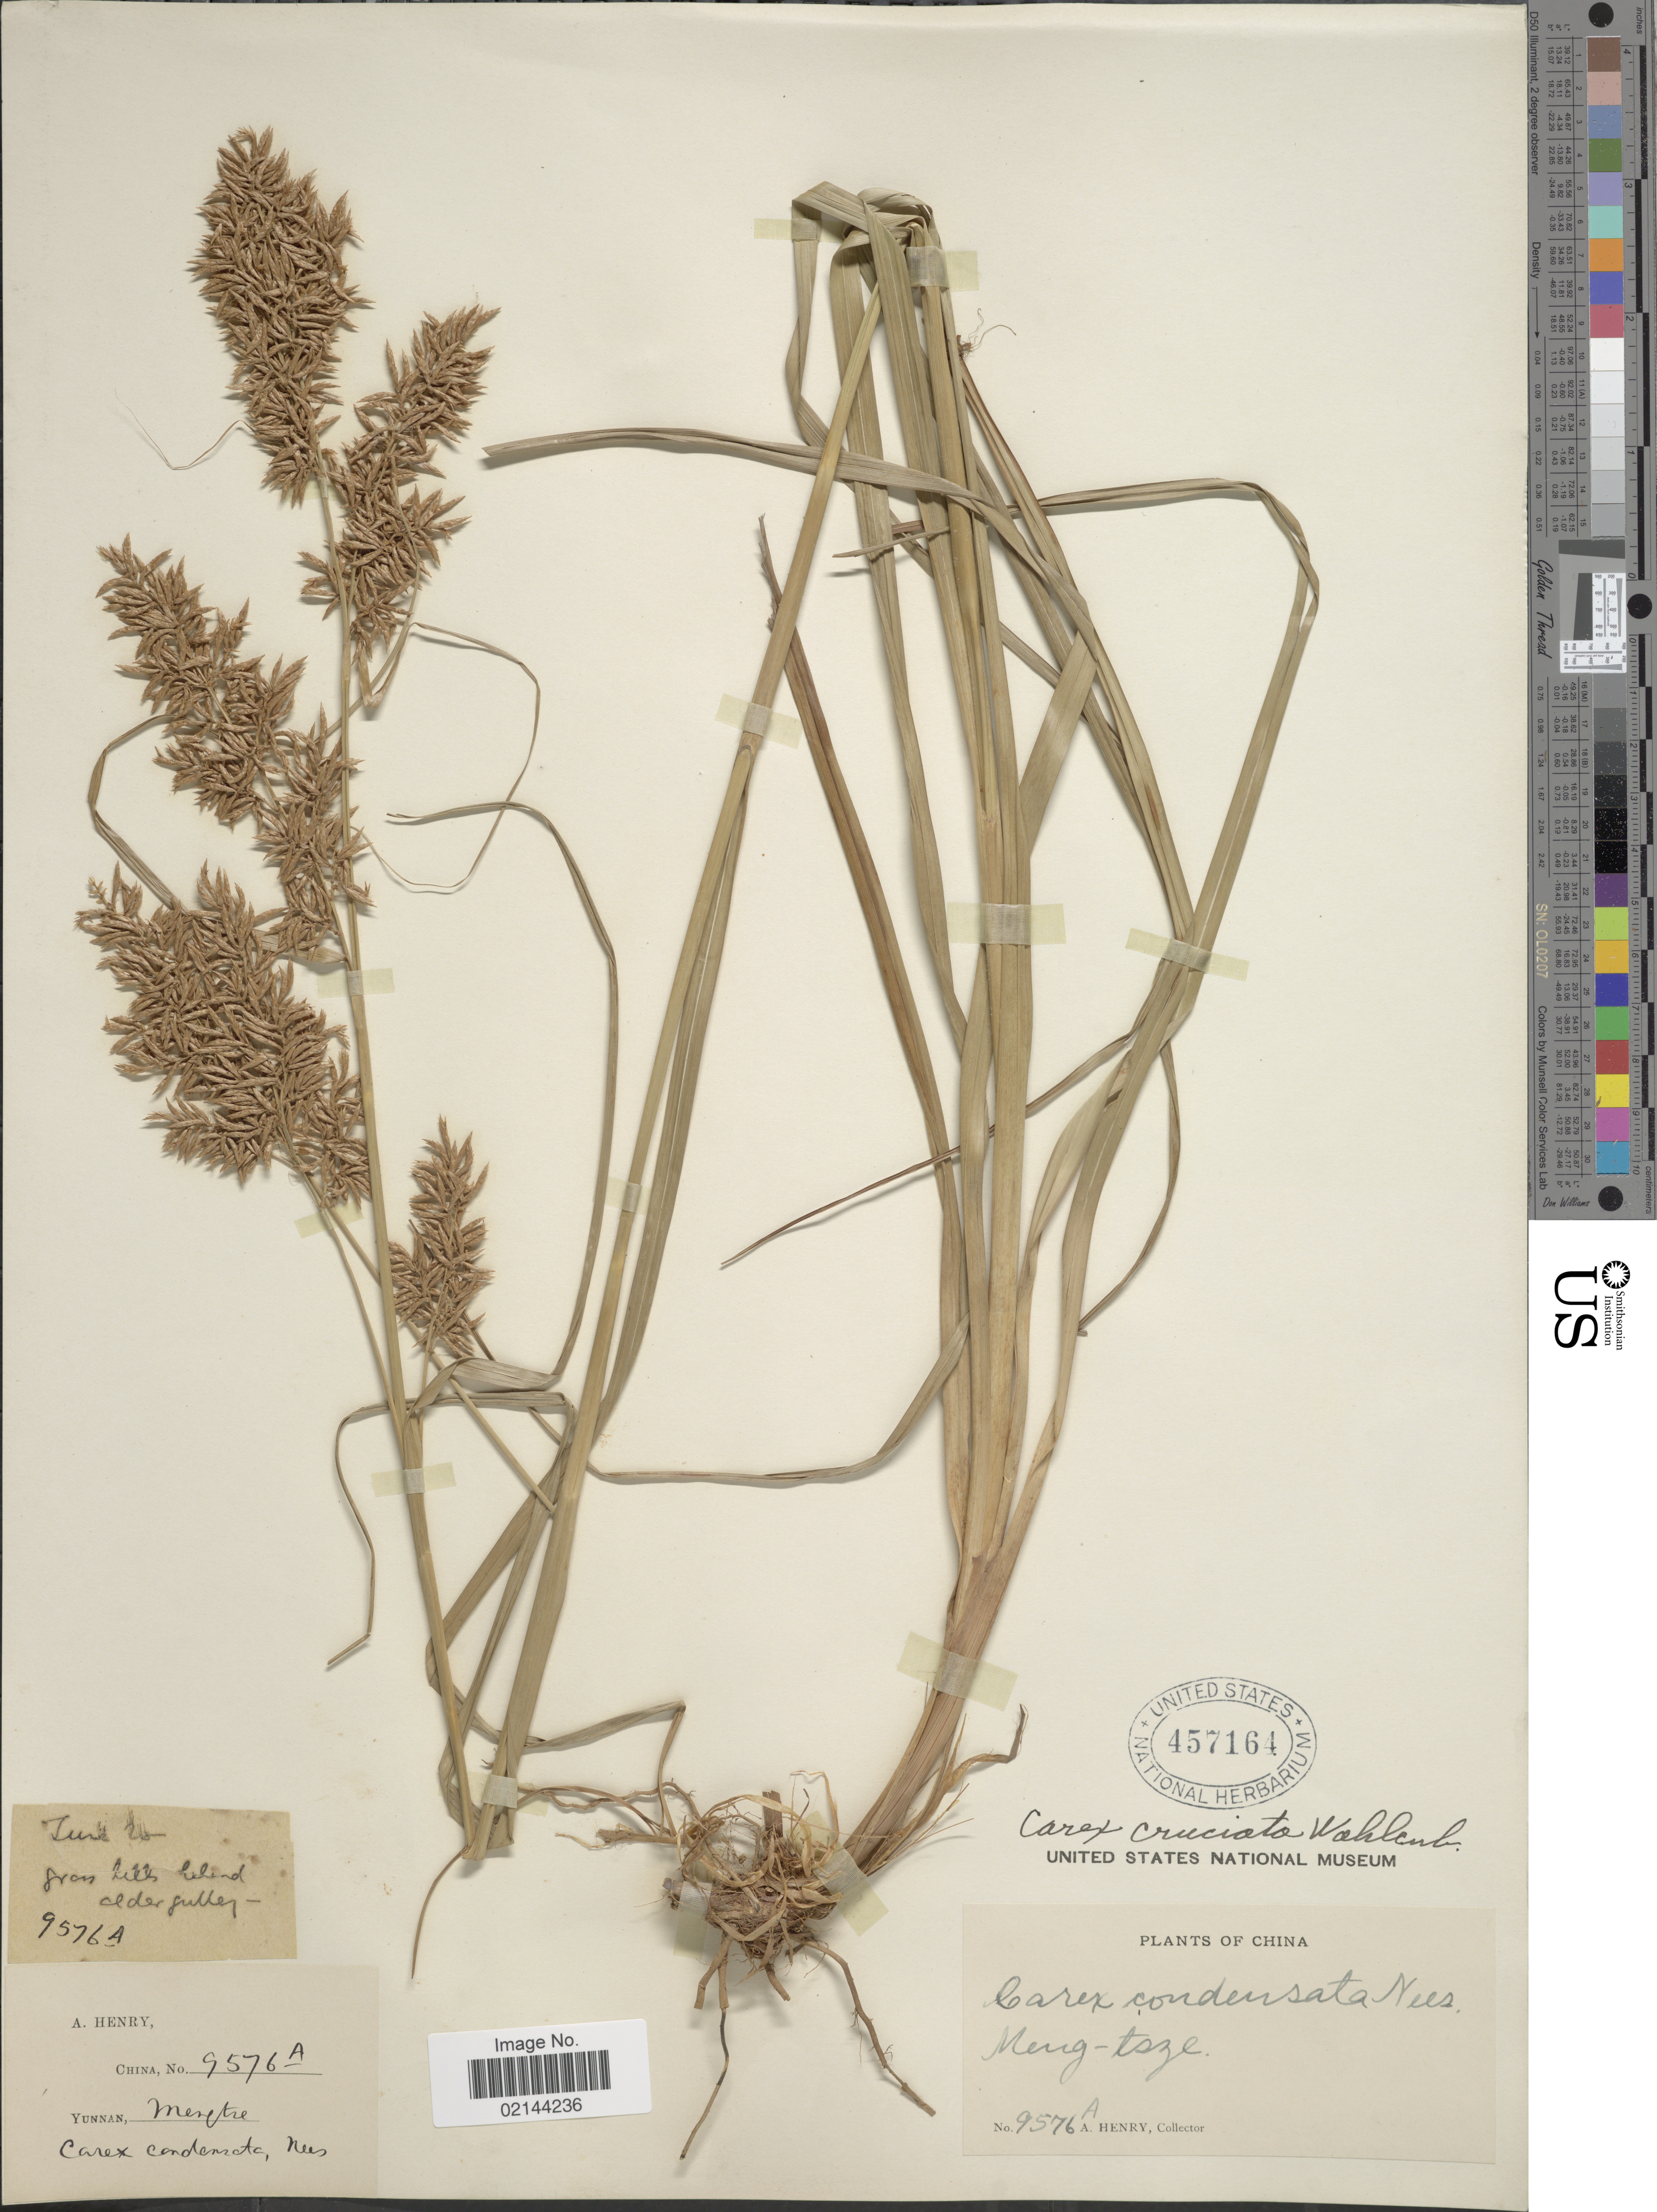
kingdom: Plantae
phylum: Tracheophyta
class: Liliopsida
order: Poales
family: Cyperaceae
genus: Carex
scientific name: Carex cruciata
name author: Wahlenb.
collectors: A. Henry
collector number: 9576 A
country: China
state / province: Yunnan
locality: Yunnan, Mengtze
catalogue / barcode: US 457164